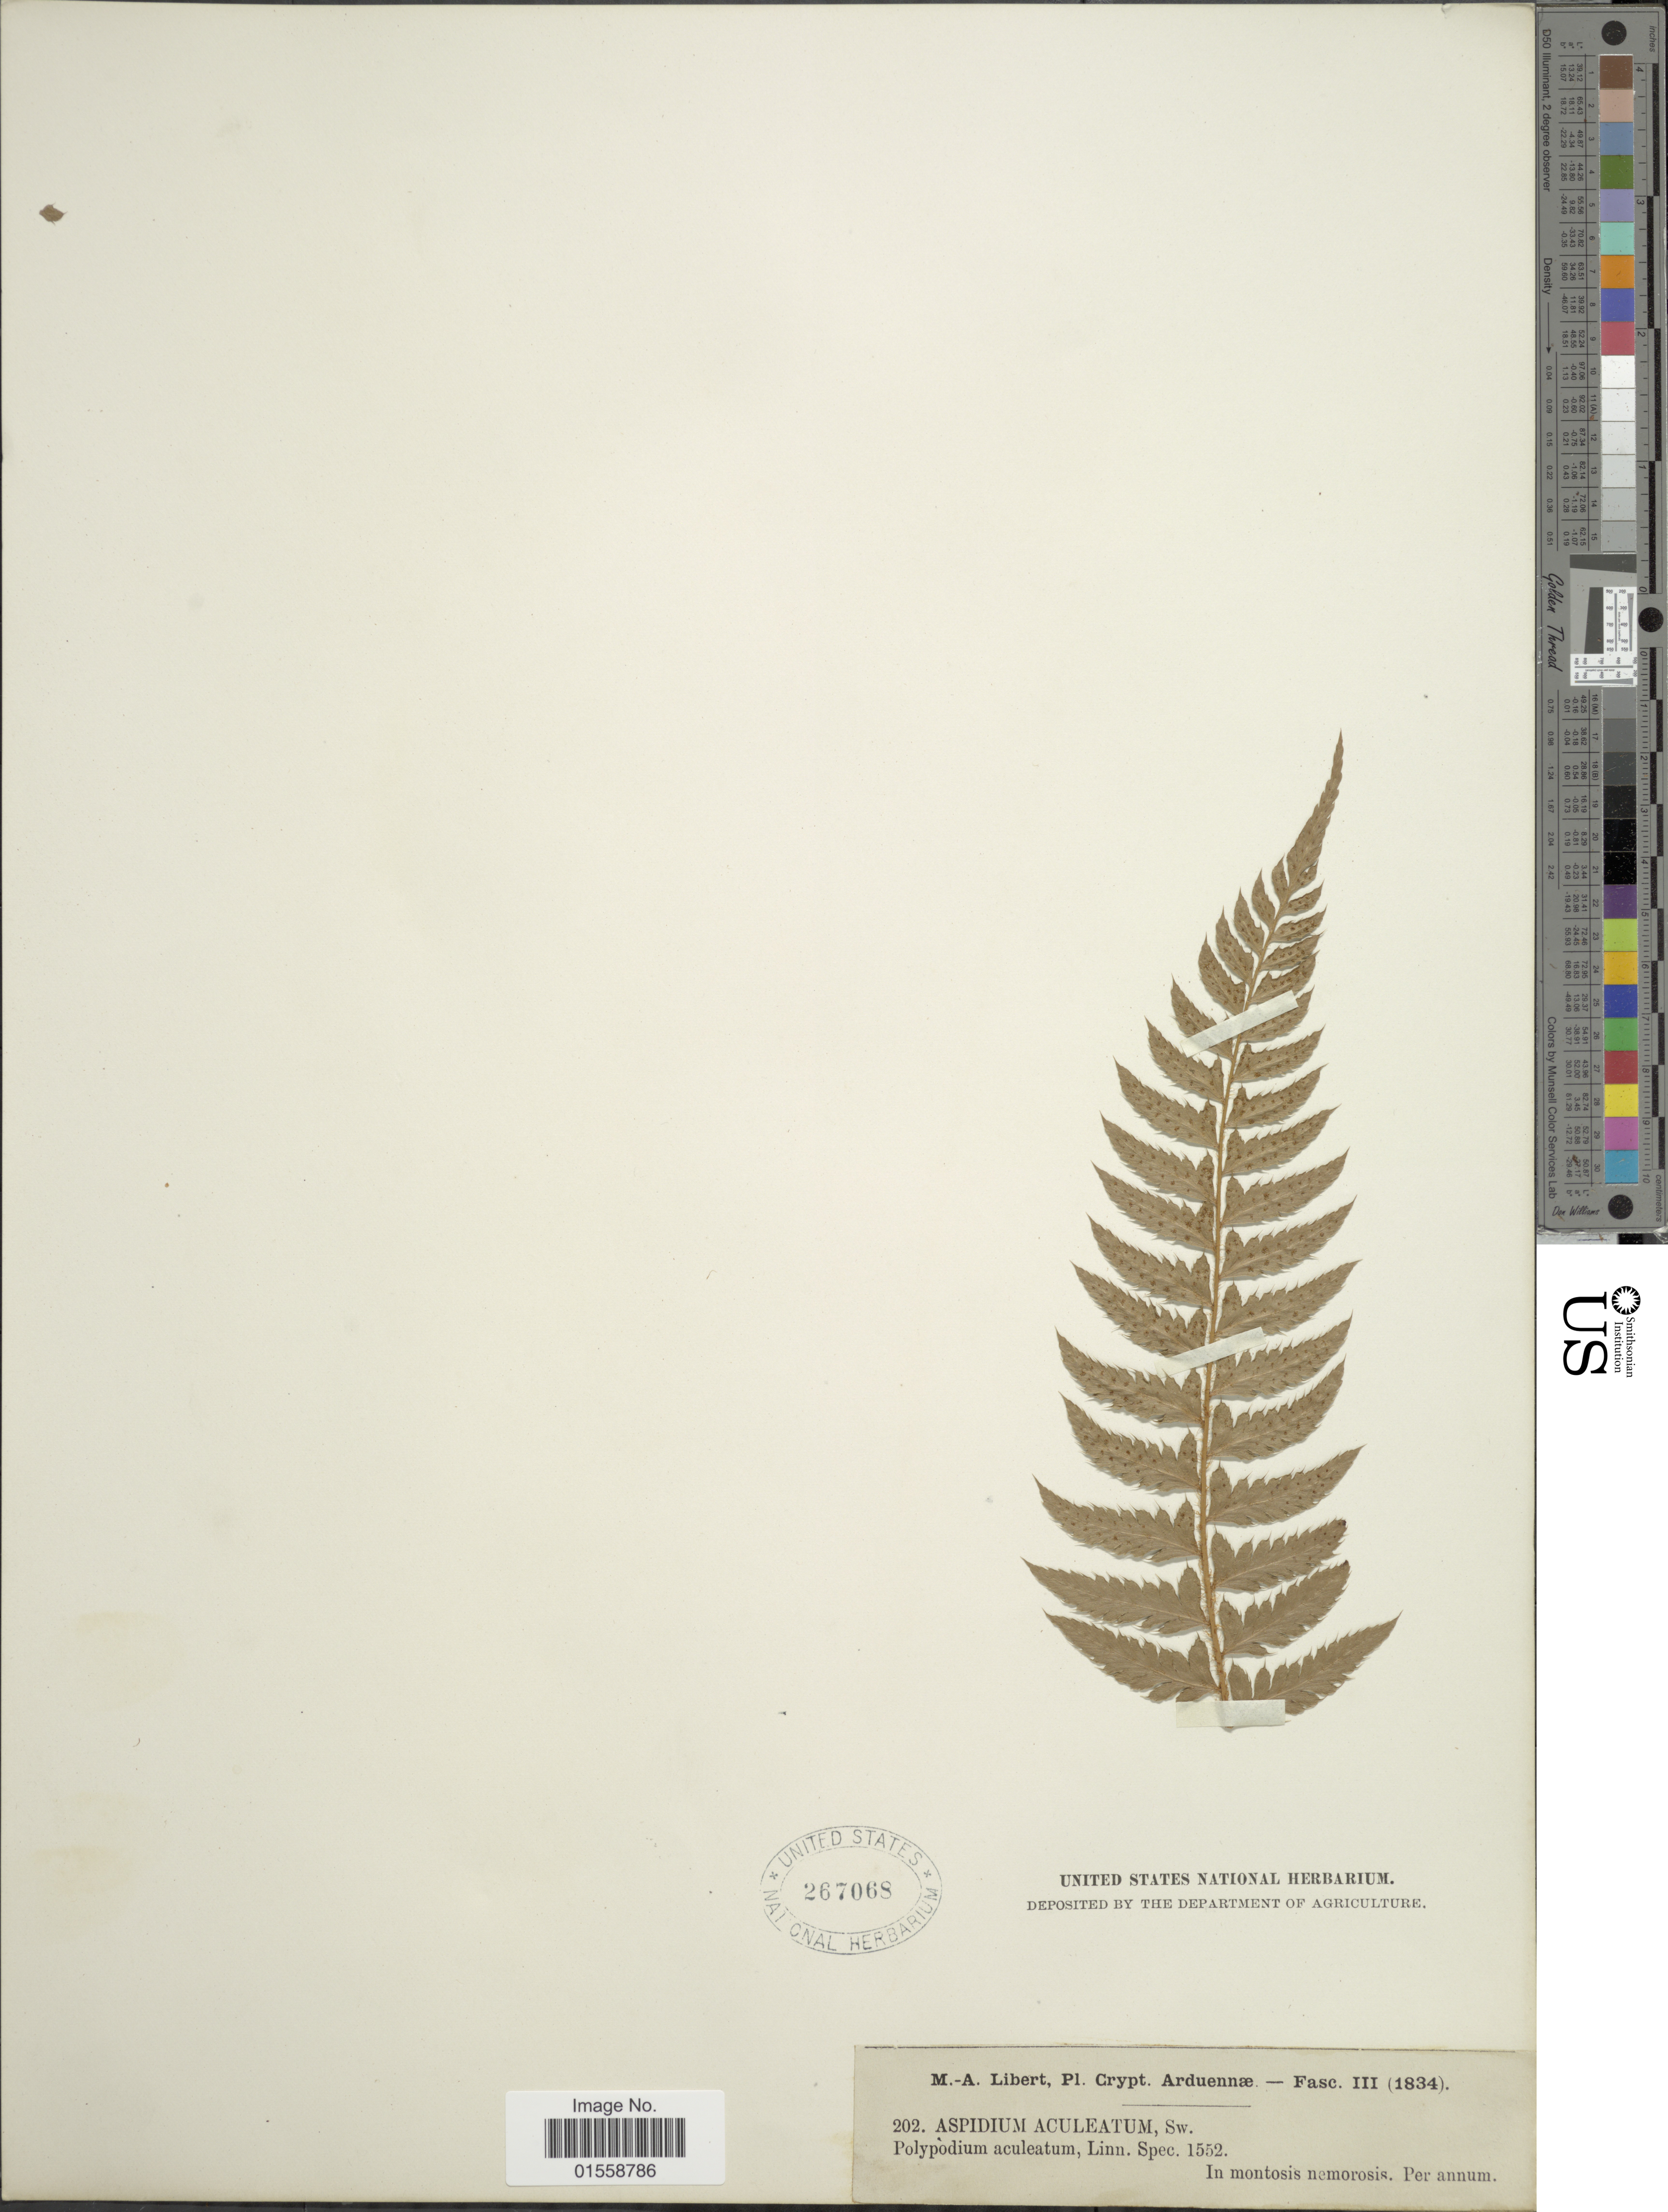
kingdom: Plantae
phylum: Tracheophyta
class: Polypodiopsida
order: Polypodiales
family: Dryopteridaceae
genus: Polystichum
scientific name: Polystichum setiferum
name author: (Forssk.) Moore ex Woynar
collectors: M. Libert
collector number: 202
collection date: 1834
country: Belgium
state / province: Wallonia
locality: Crypt., in montosis nemorosis, Per annum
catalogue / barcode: US 267068